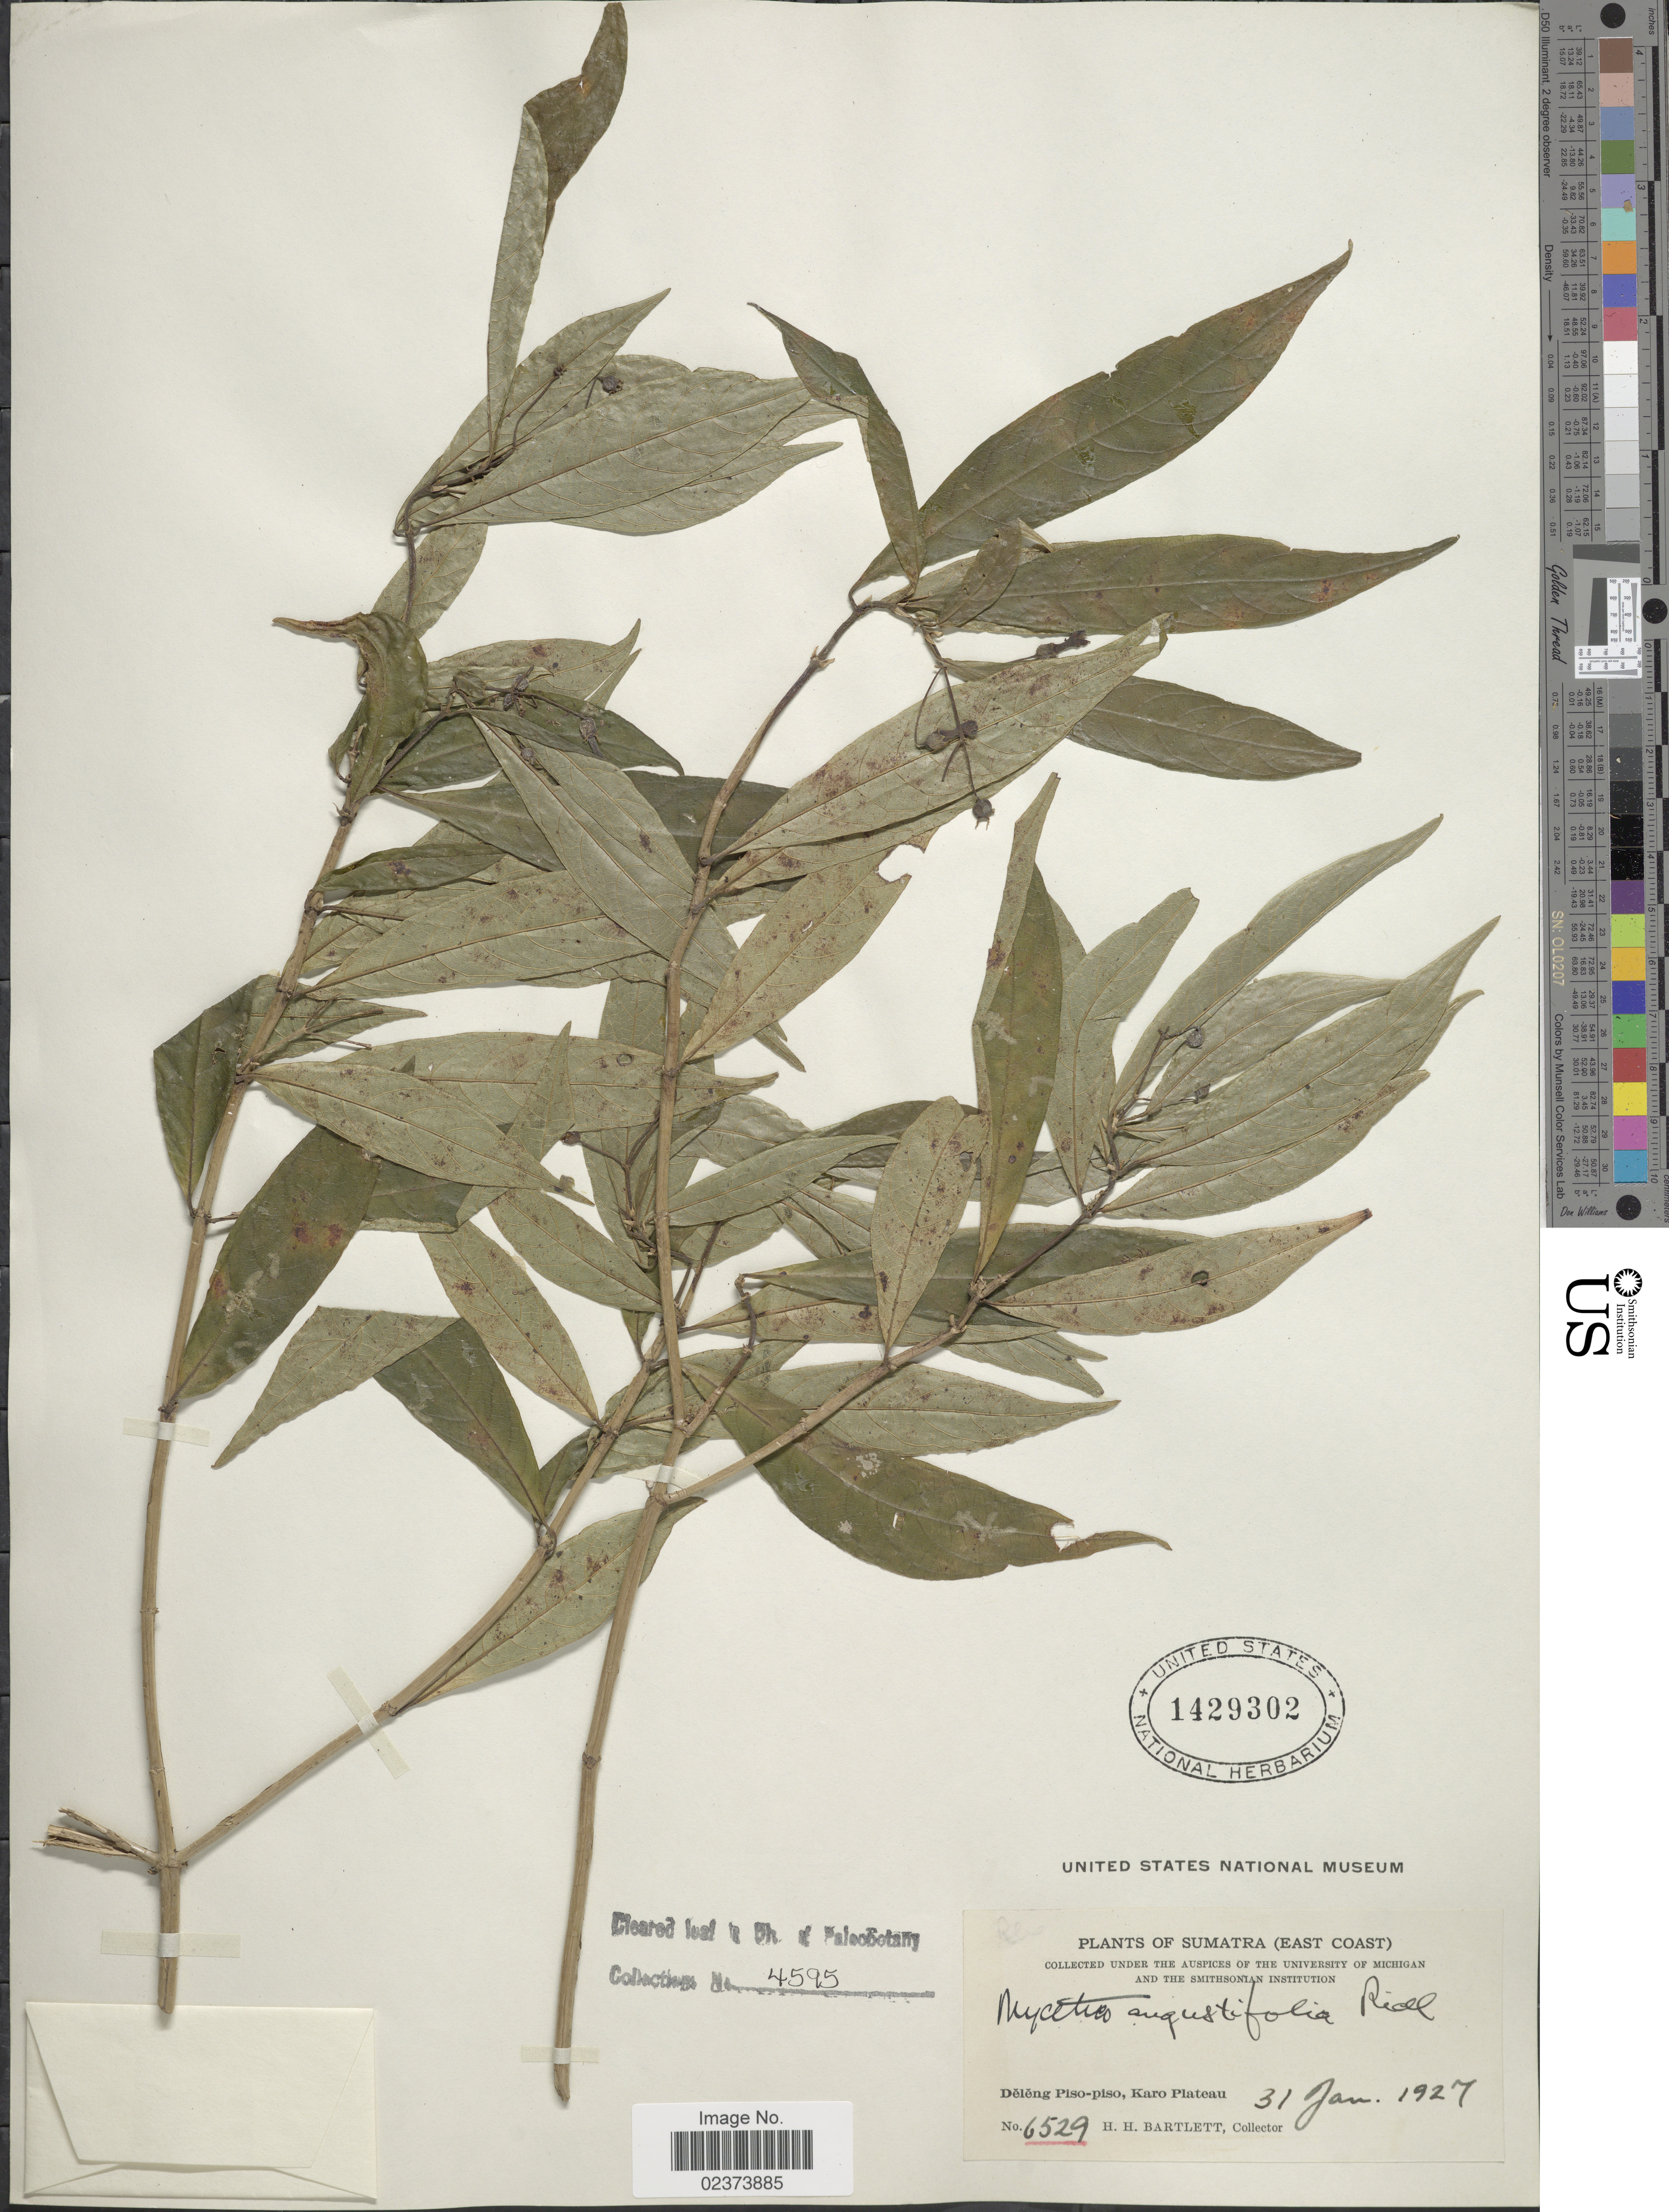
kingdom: Plantae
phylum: Tracheophyta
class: Magnoliopsida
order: Gentianales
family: Rubiaceae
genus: Mycetia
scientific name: Mycetia angustifolia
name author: Ridl.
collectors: H. H. Bartlett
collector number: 6529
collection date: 1927-01-31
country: Indonesia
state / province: Sumatra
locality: Sumatra (East Coast) Deleng Piso-piso, Karo Plateau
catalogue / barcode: US 1429302